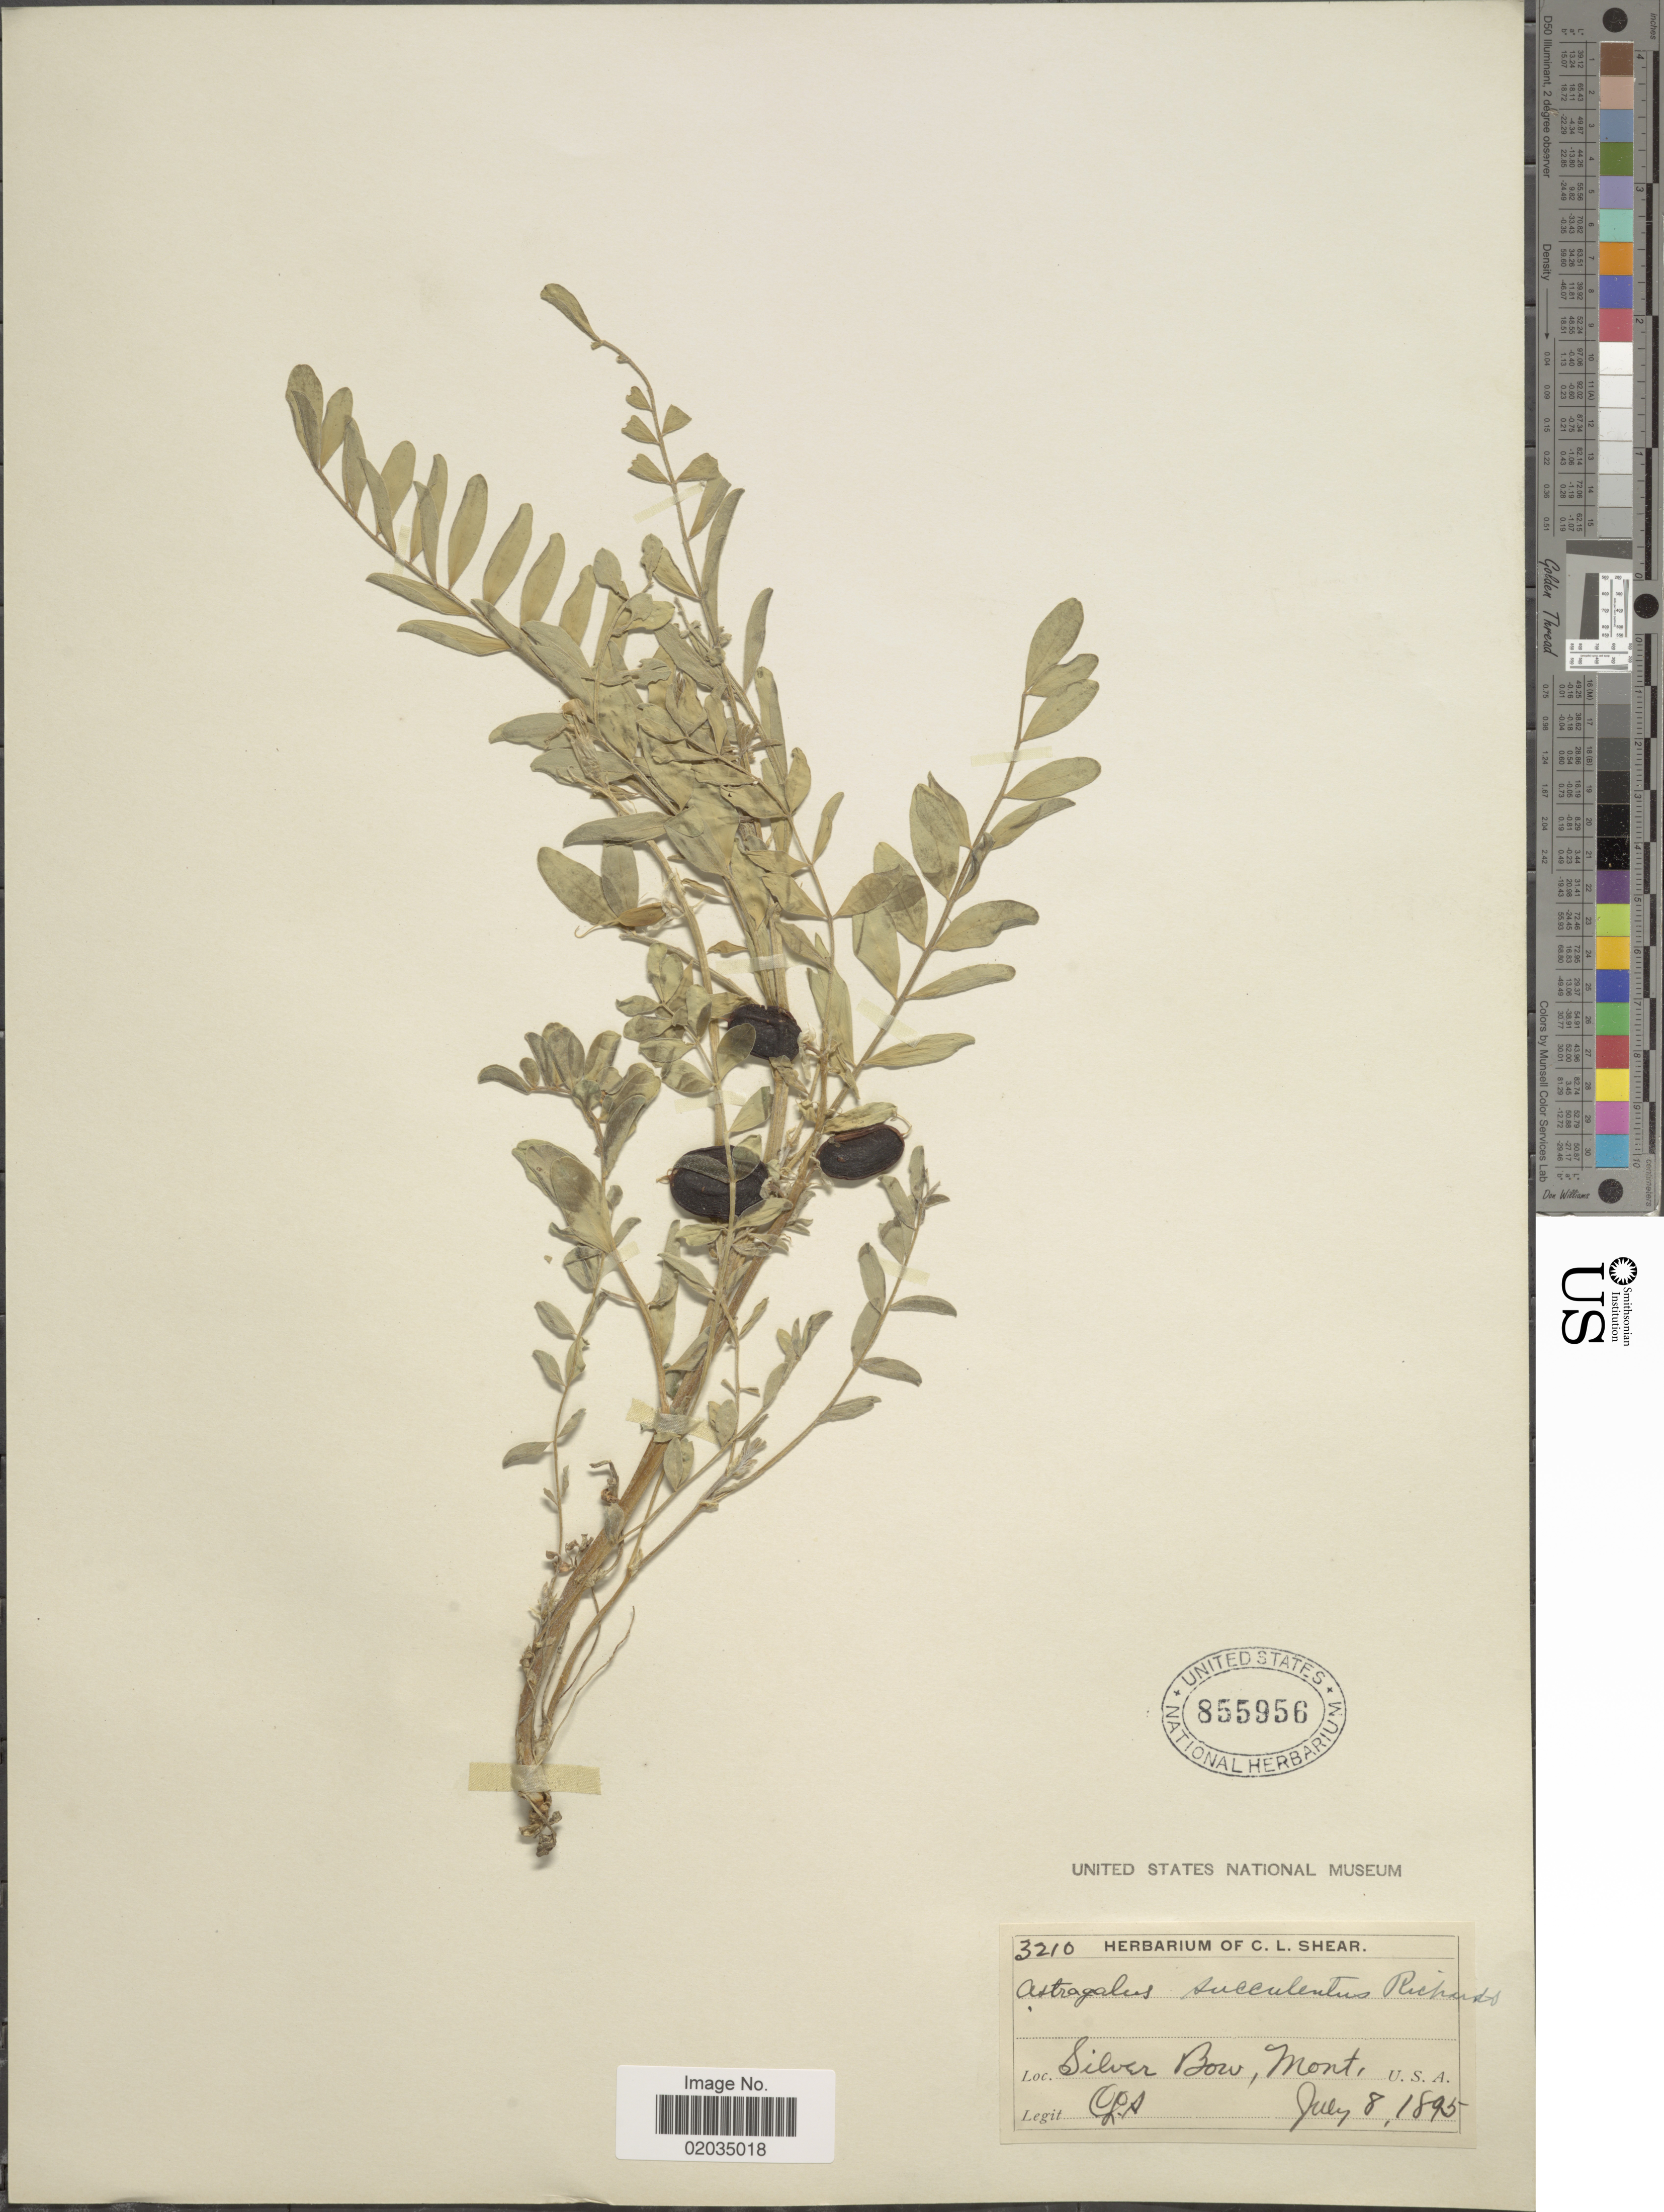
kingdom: Plantae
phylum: Tracheophyta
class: Magnoliopsida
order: Fabales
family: Fabaceae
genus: Astragalus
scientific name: Astragalus succulentus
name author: Richardson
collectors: C. L. Shear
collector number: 3210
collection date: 1895-07-08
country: United States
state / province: Montana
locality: Silver Bow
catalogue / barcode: US 855956